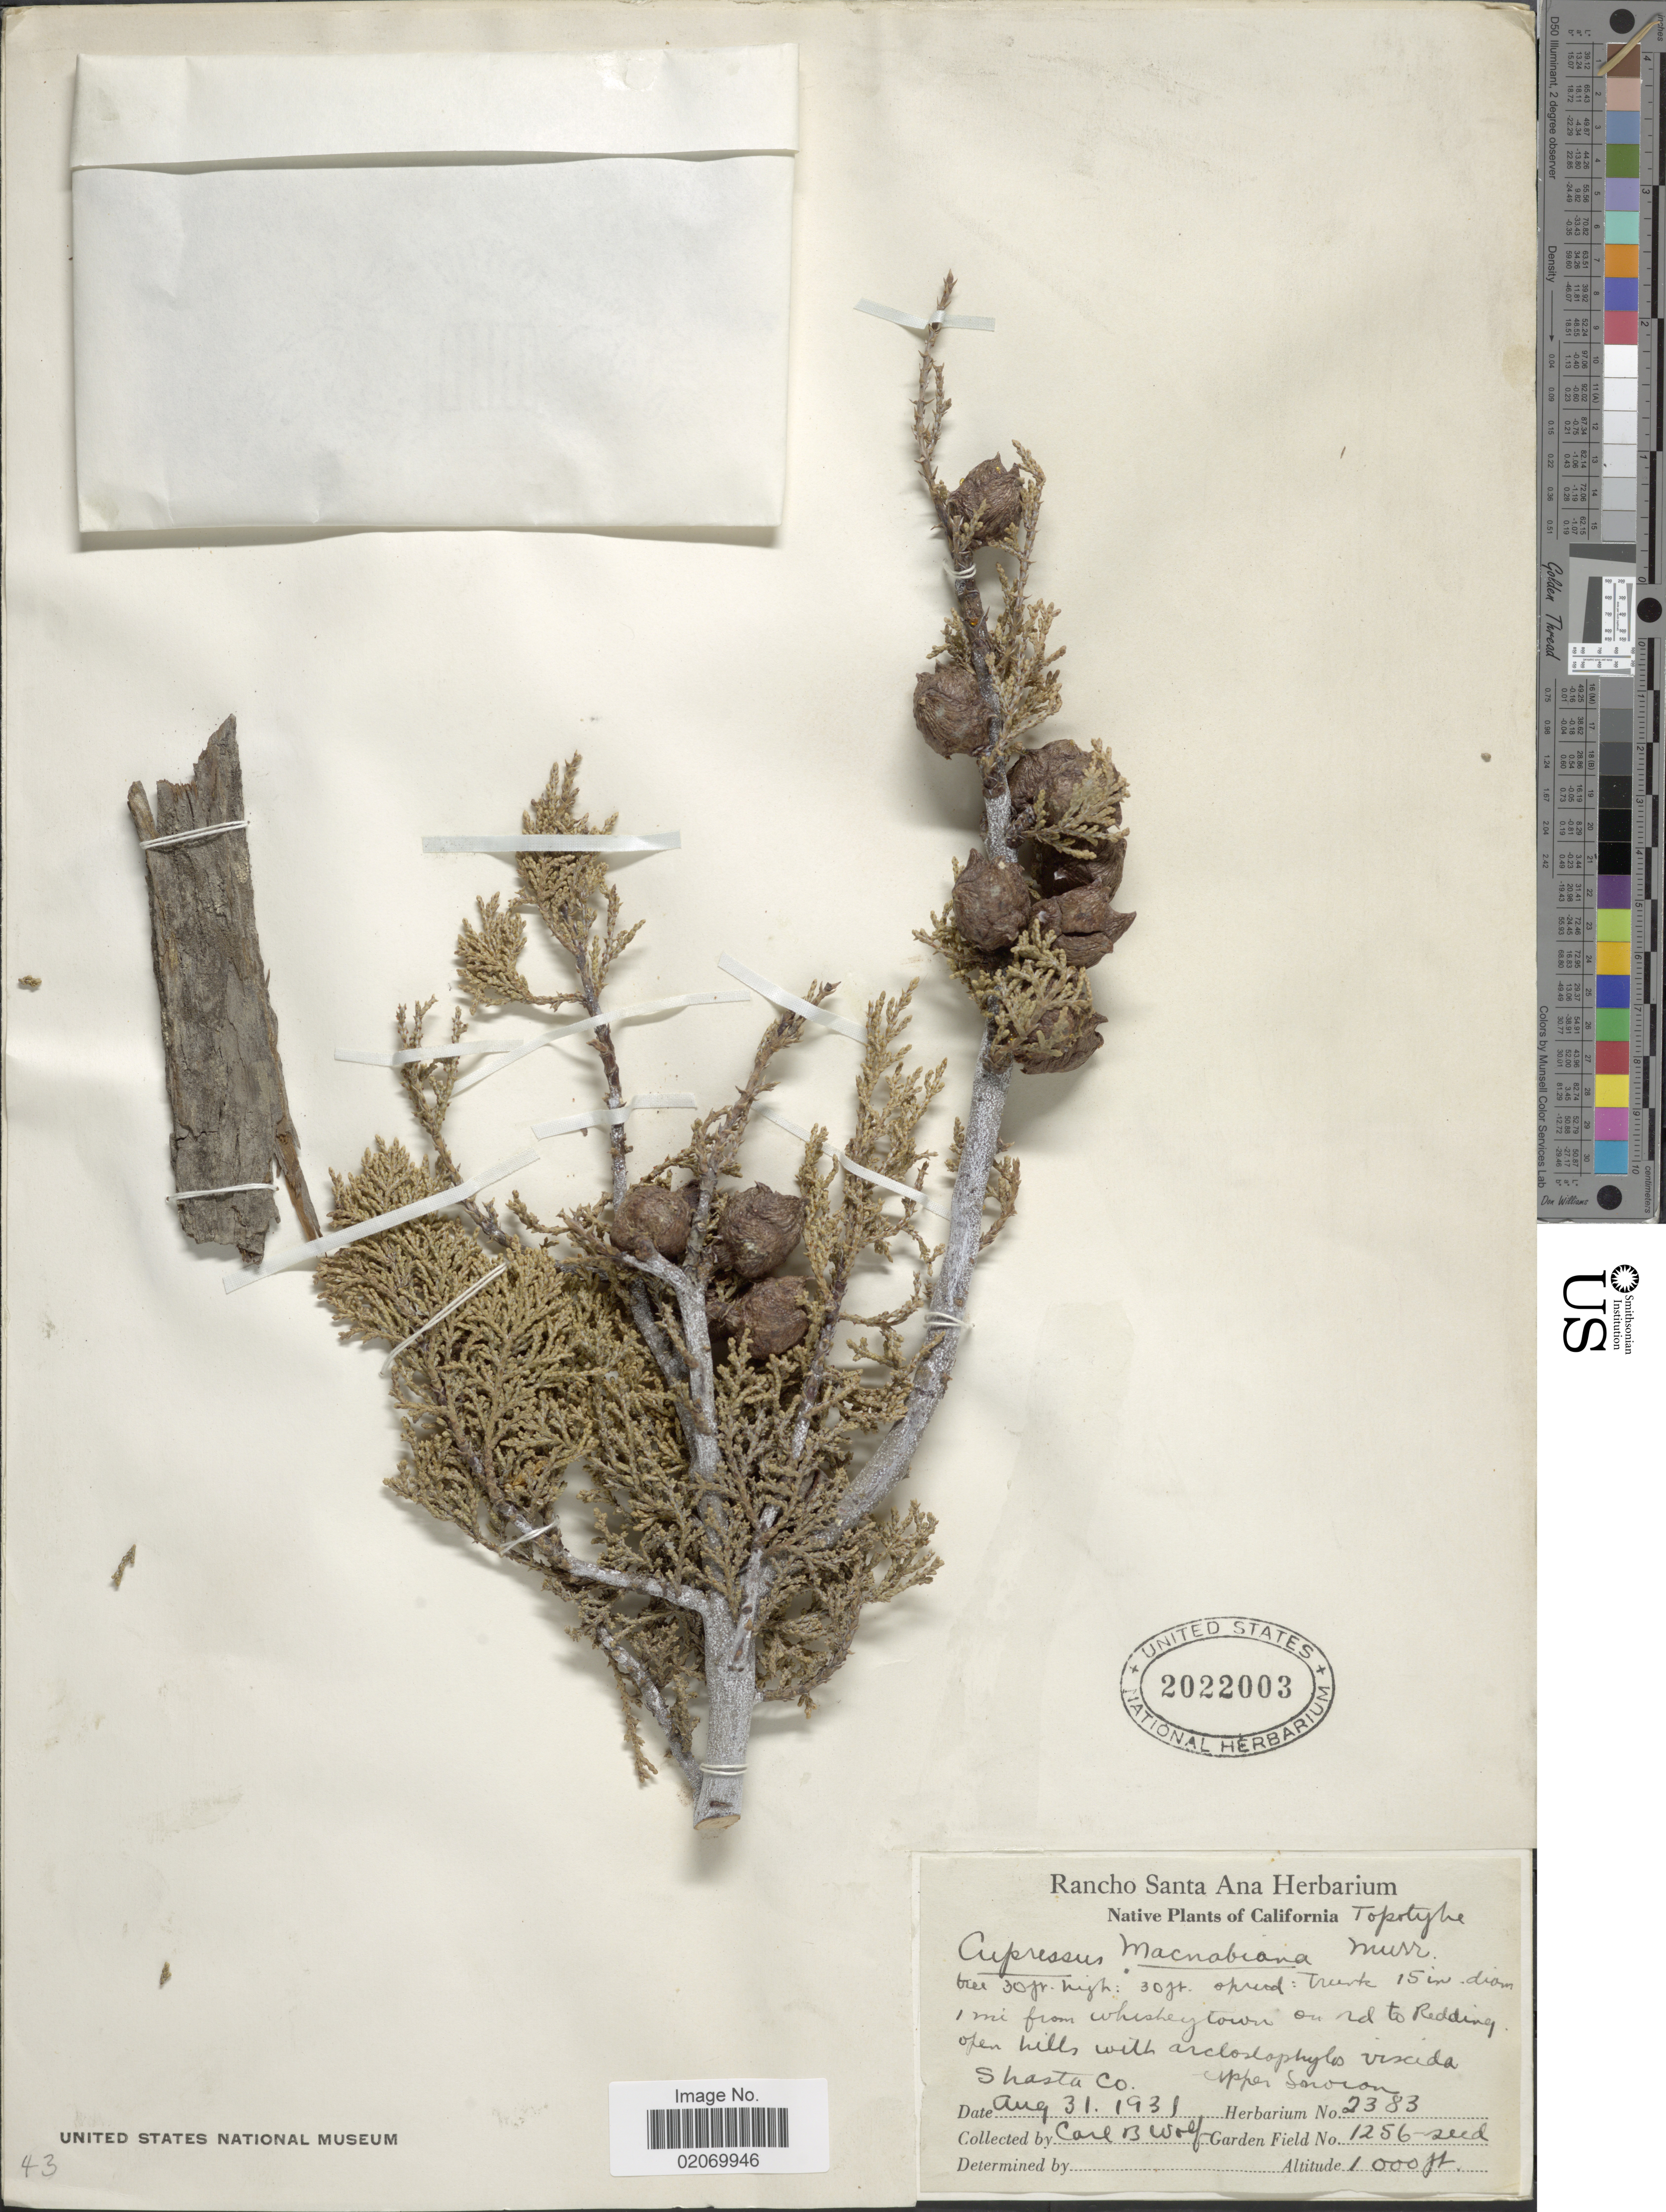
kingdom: Plantae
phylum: Tracheophyta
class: Pinopsida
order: Pinales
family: Cupressaceae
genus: Hesperocyparis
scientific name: Hesperocyparis macnabiana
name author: (A. Murray) Bartel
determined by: (US) Smithsonian Institution - National Museum of Natural History - Department of Botany (UNITED STATES)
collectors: C. B. Wolf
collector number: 2383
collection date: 1931-08-31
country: United States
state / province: California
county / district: Shasta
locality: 1 mi from Whiskeytown on rd to Redding, Shasta Co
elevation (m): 305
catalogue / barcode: US 2022003